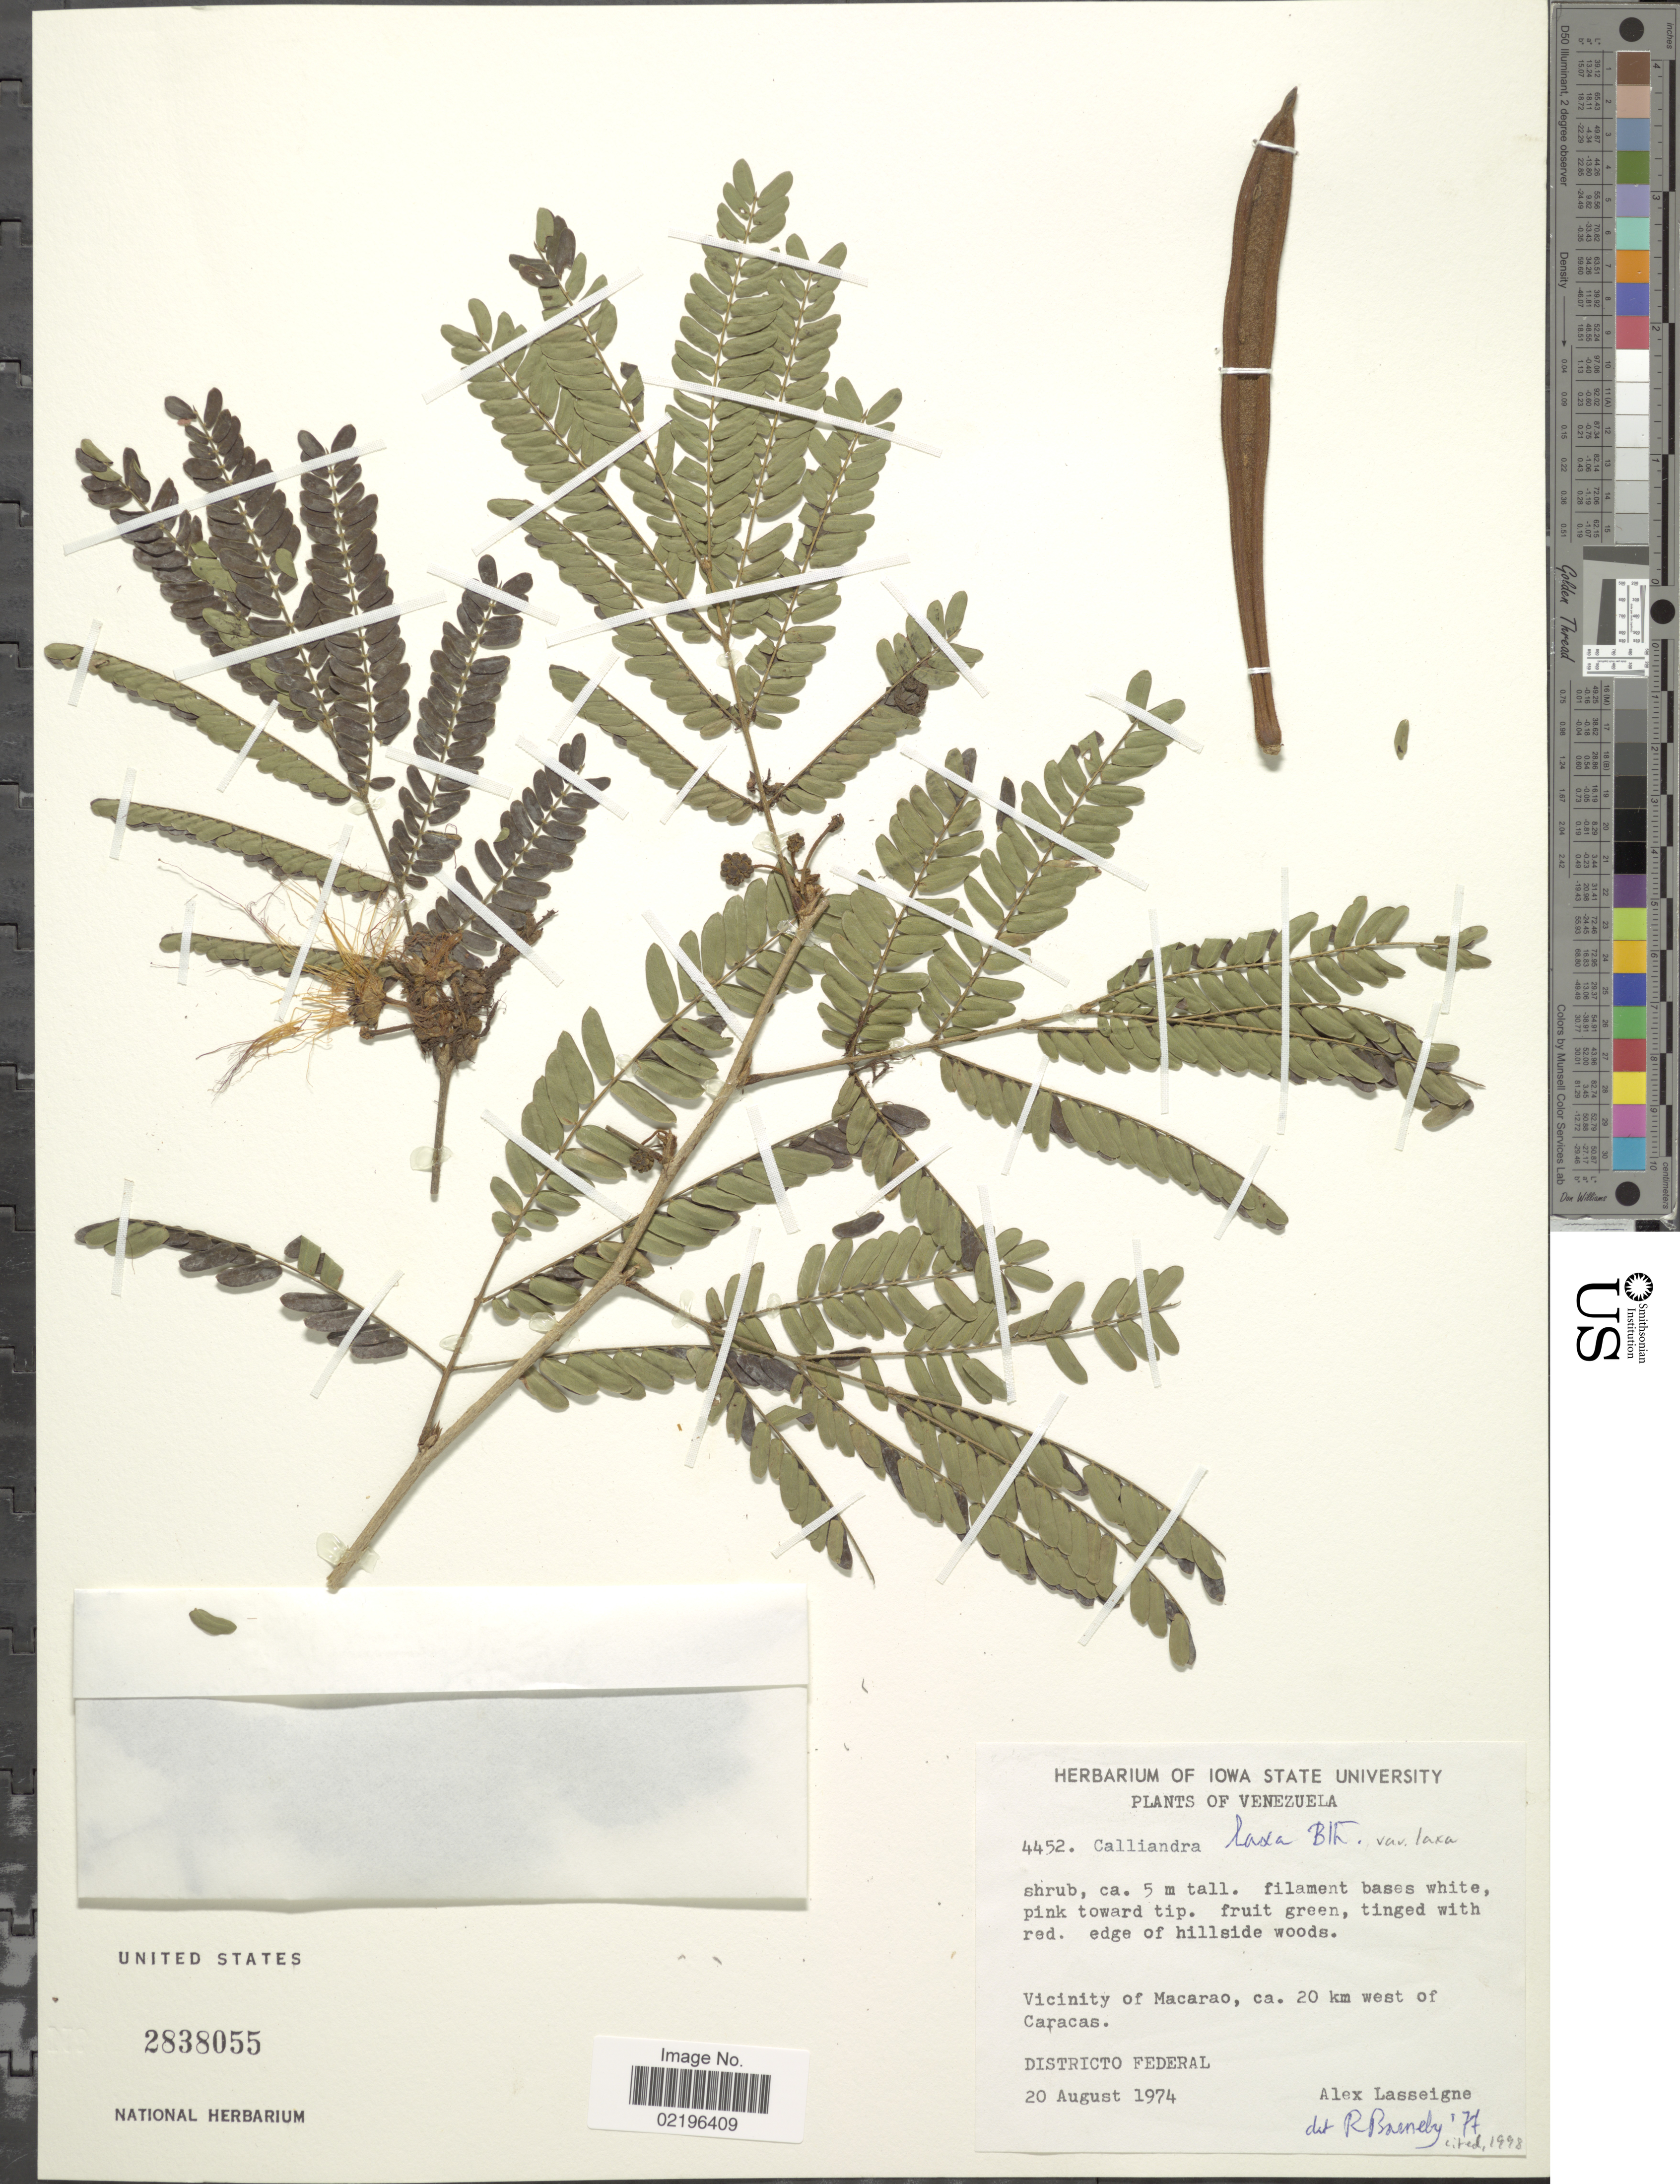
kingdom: Plantae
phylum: Tracheophyta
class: Magnoliopsida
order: Fabales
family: Fabaceae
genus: Calliandra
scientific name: Calliandra laxa var. laxa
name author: (Willd.) Benth.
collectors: A. Lasseigne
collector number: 4452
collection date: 1974-08-20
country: Venezuela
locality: Vicinity of Macarao, ca. 20 km west of Caracas. Districto Federal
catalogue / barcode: US 2838055